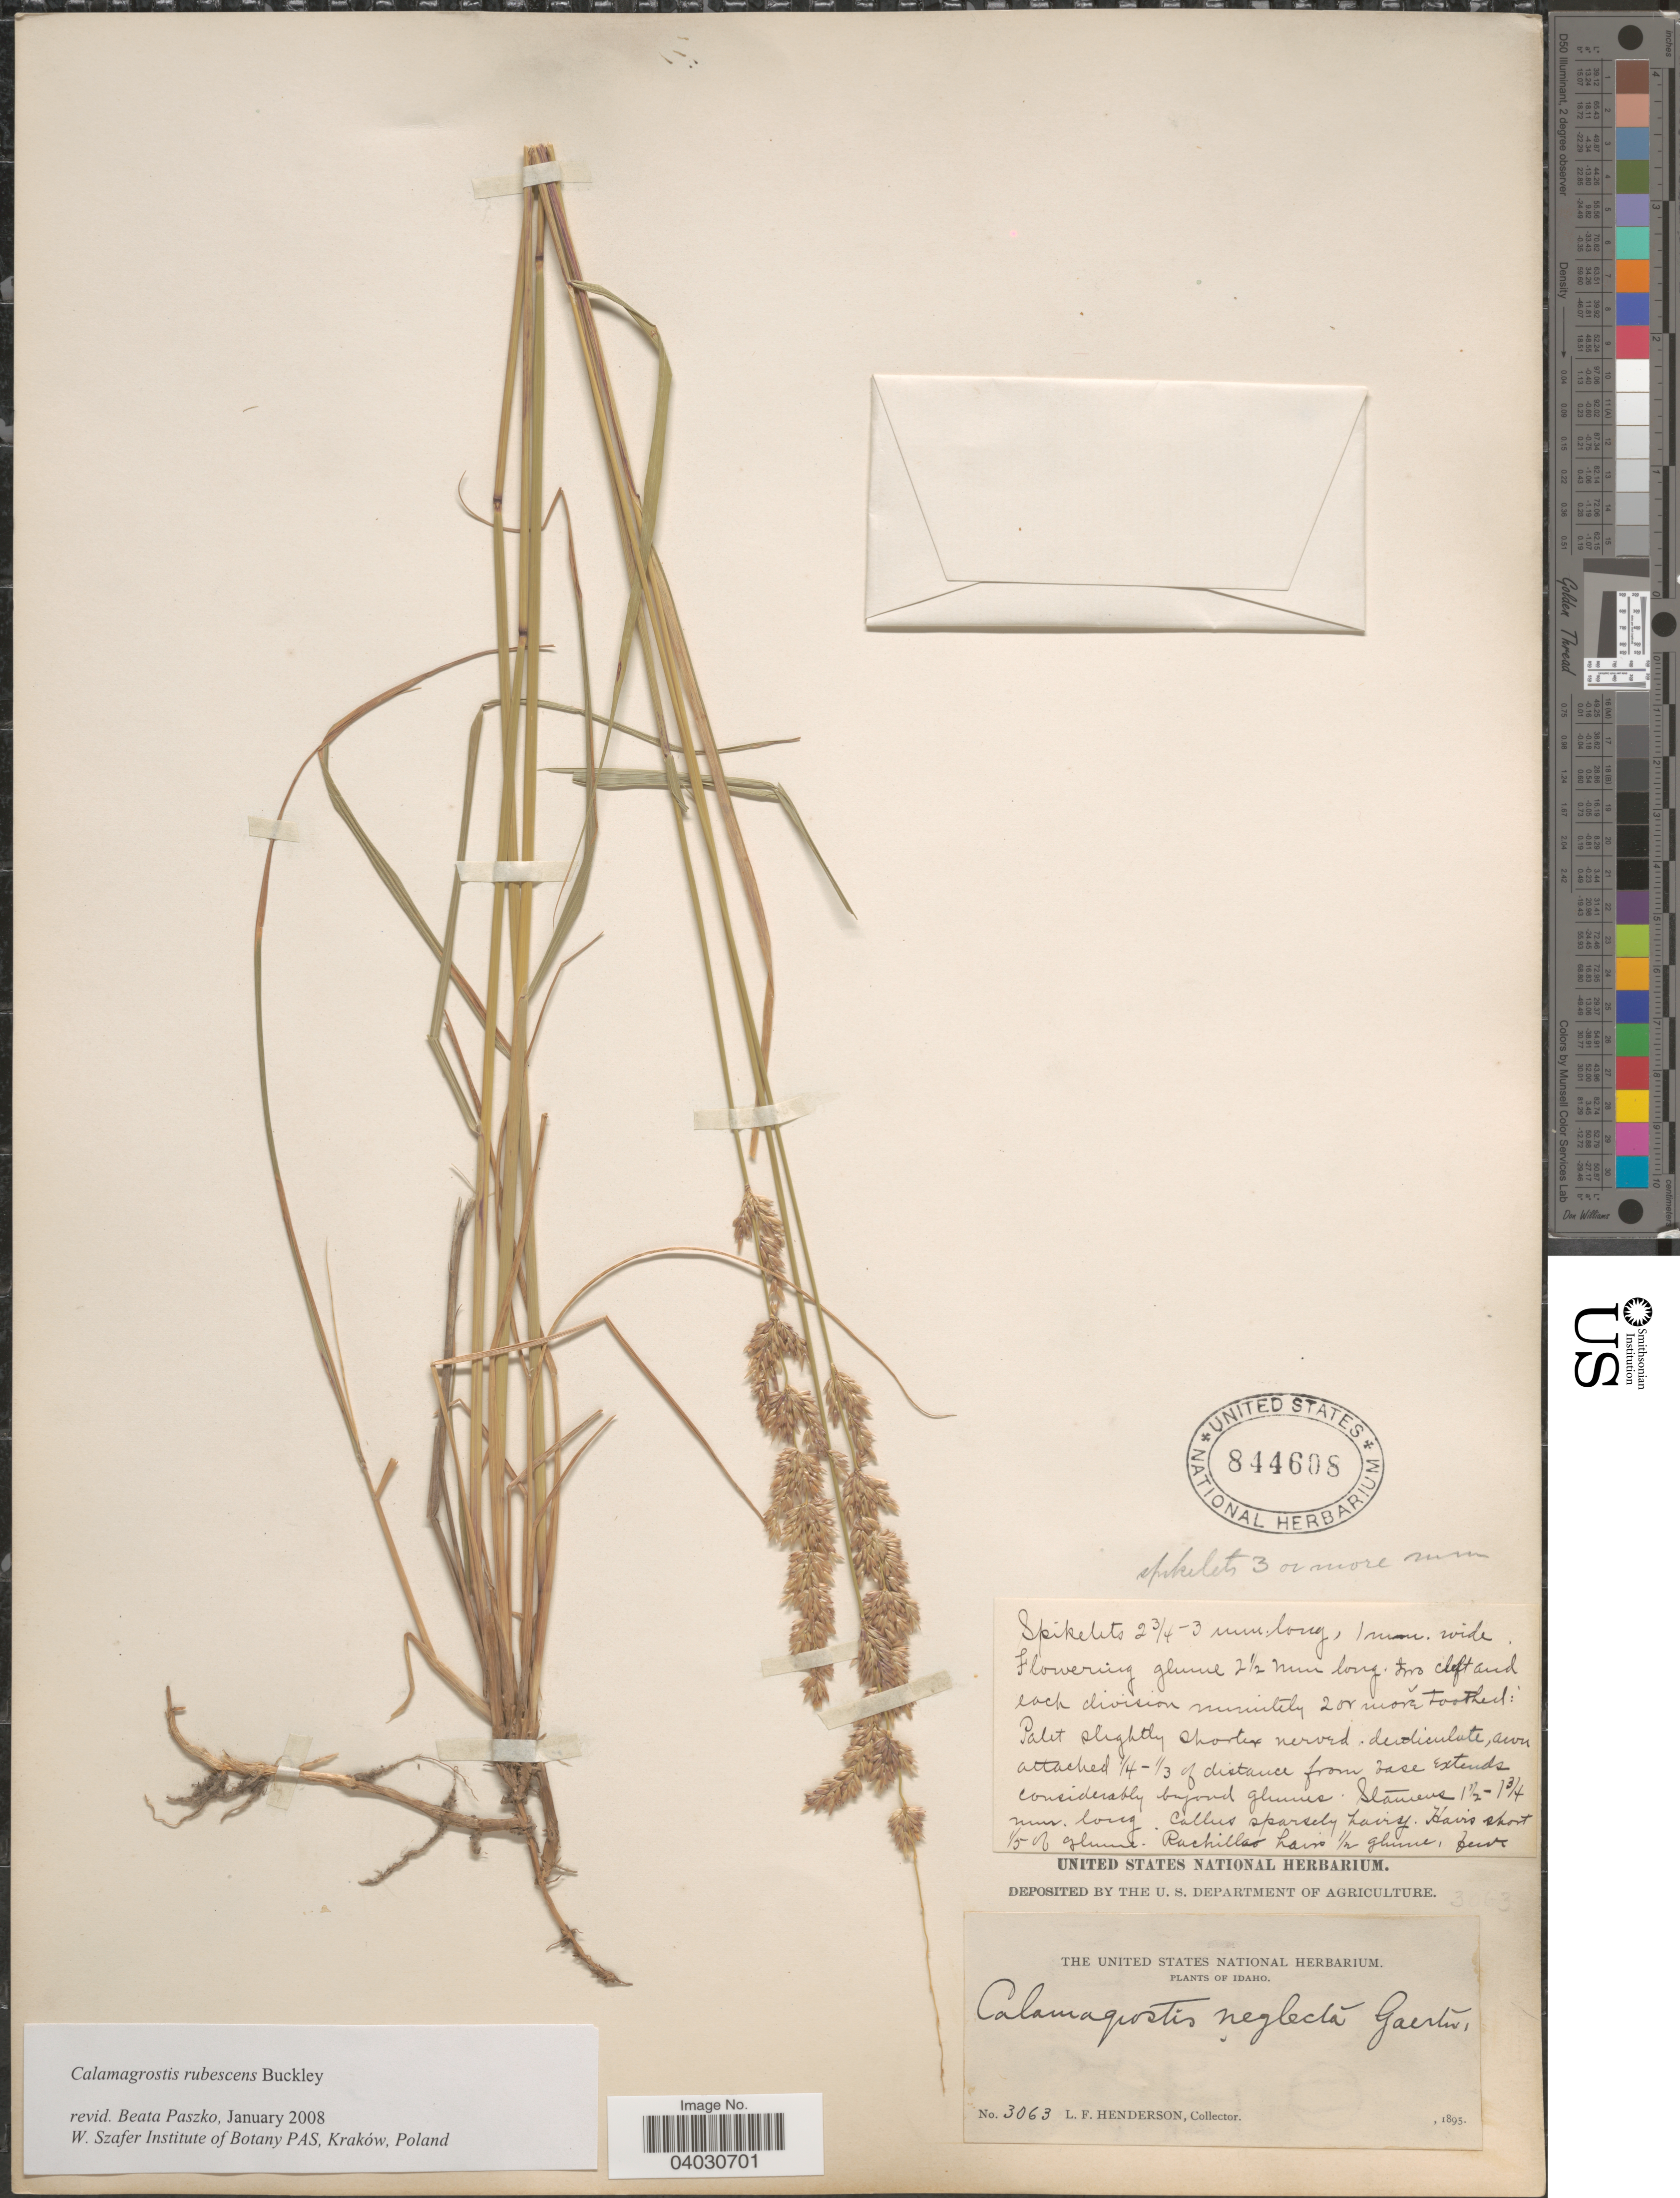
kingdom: Plantae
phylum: Tracheophyta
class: Liliopsida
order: Poales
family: Poaceae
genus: Calamagrostis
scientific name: Calamagrostis rubescens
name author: Buckley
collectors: L. Henderson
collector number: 3063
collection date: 1895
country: United States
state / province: Idaho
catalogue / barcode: US 844608